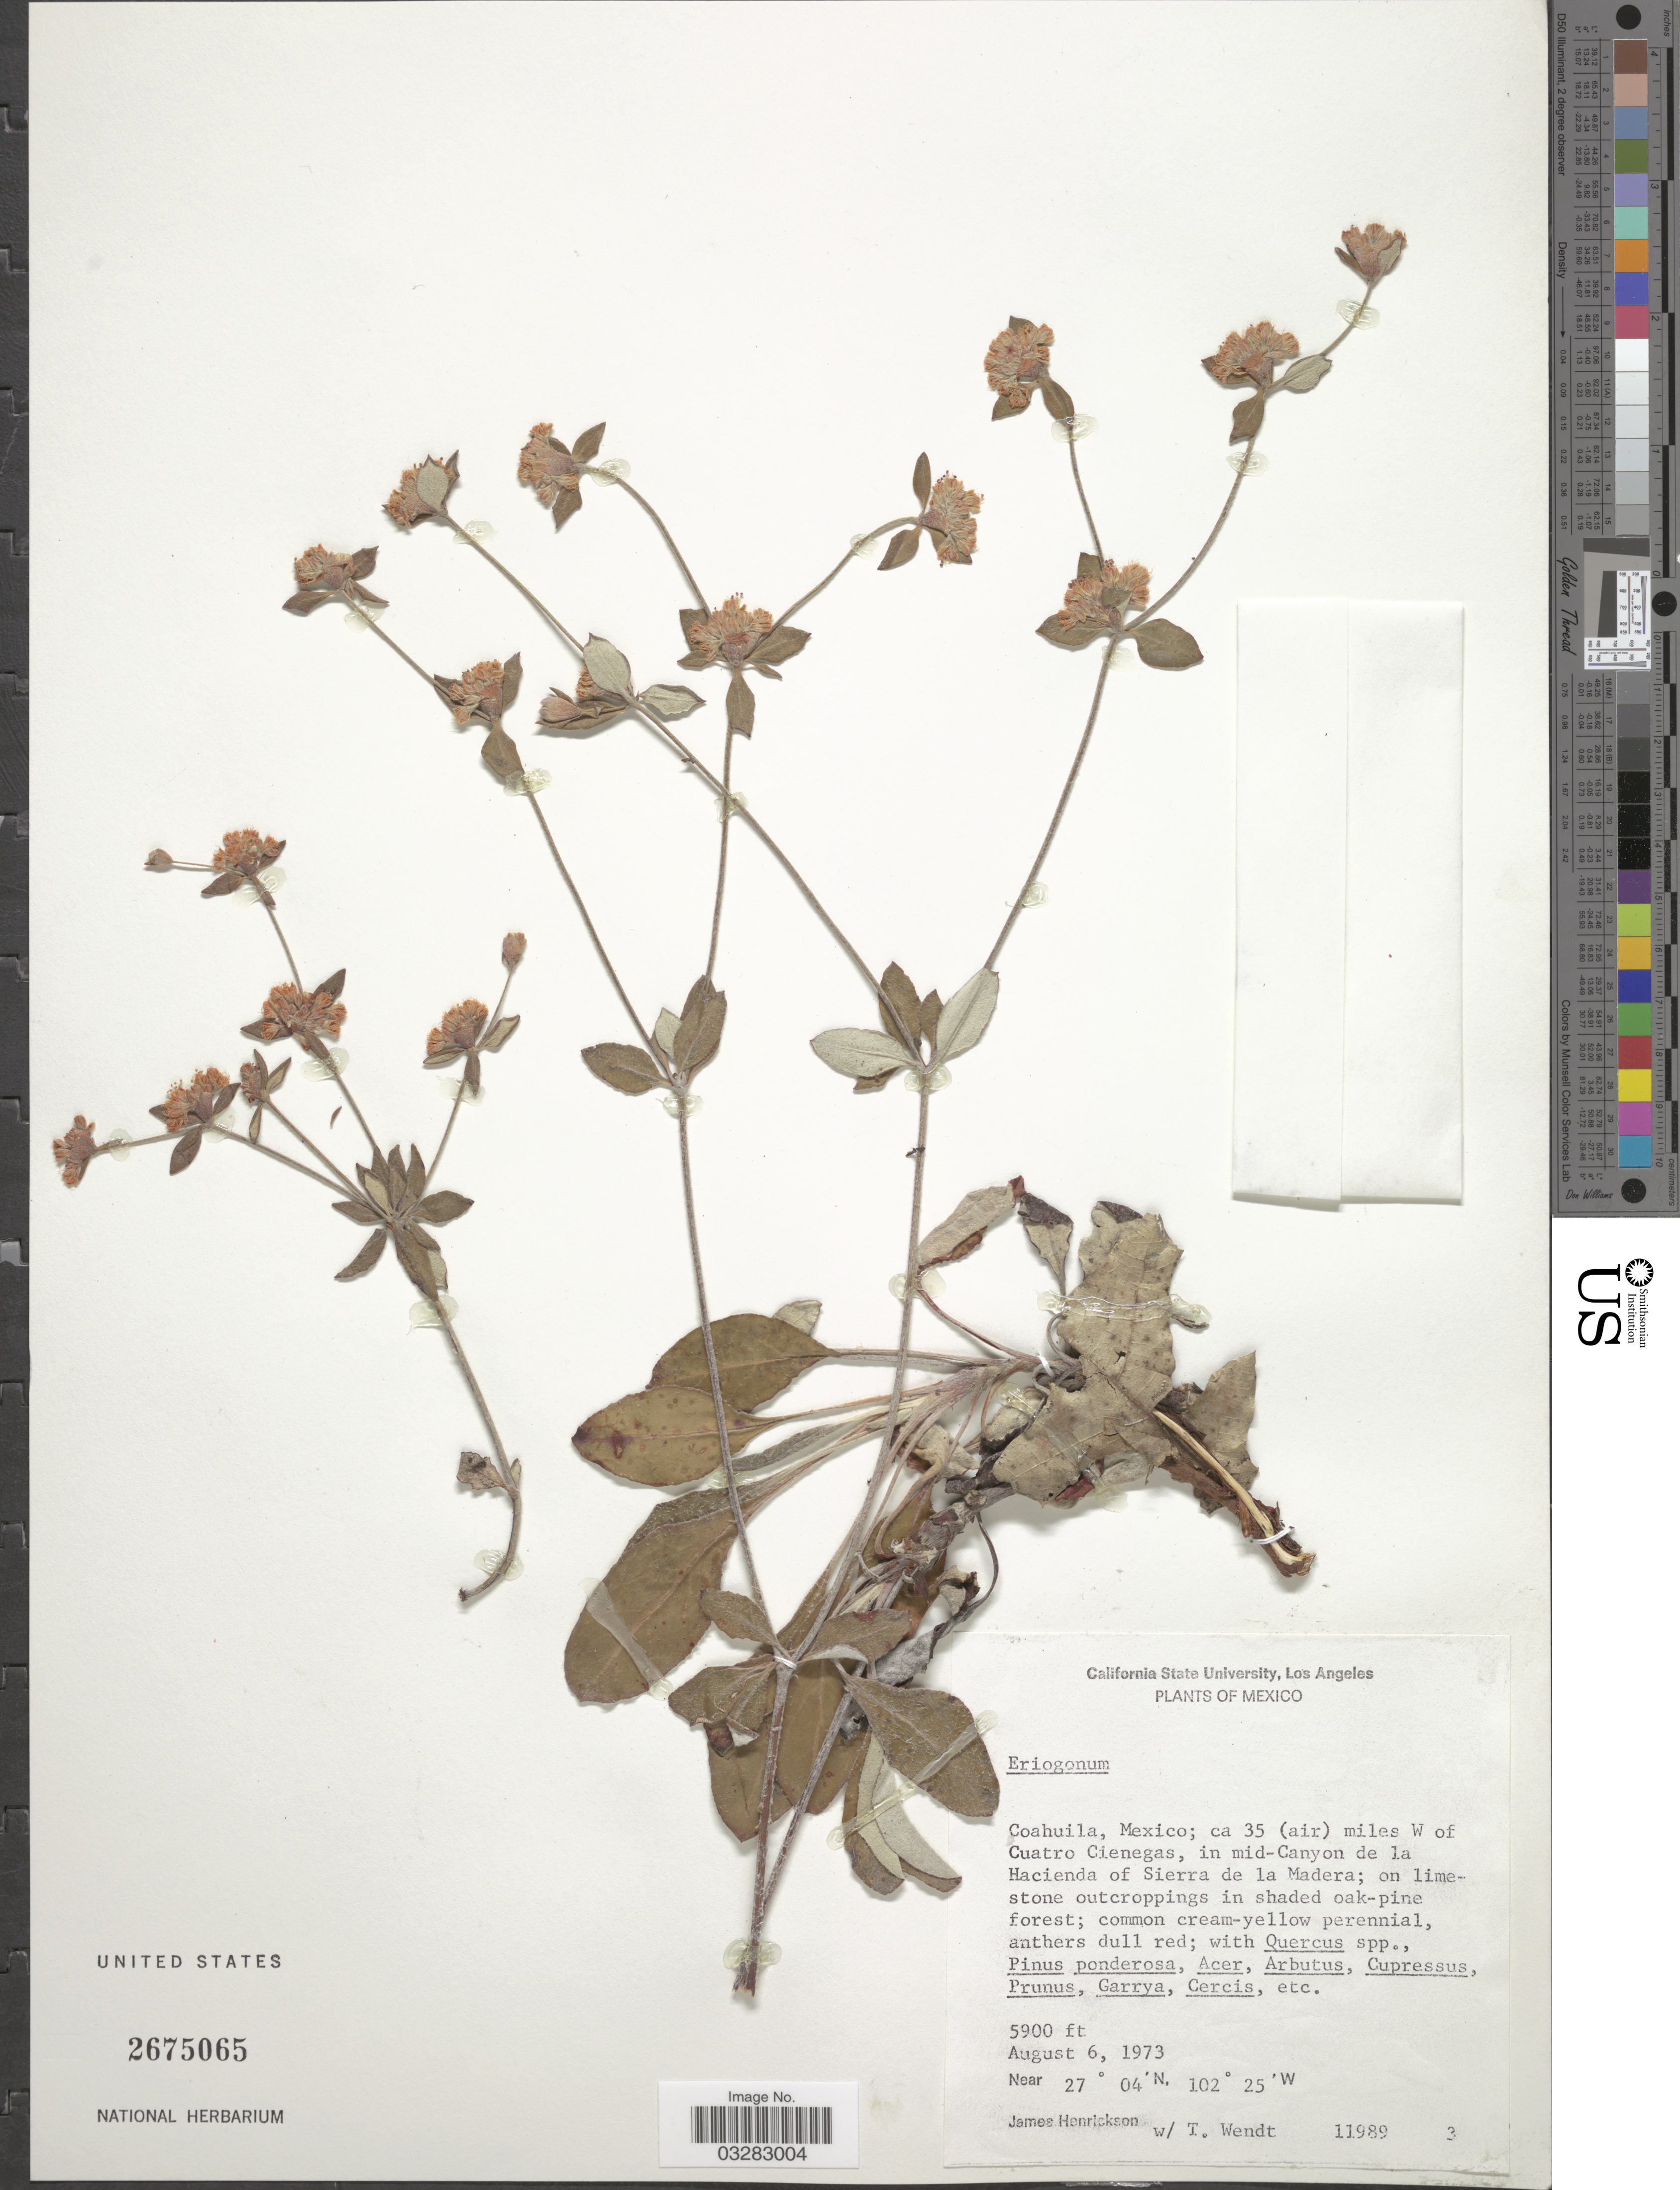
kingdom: Plantae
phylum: Tracheophyta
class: Magnoliopsida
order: Caryophyllales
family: Polygonaceae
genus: Eriogonum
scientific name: Eriogonum sp.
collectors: J. Henrickson & T. L. Wendt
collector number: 11989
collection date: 1973-08-06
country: Mexico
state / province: Coahuila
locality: Ca 35 (air) miles W of Cuatro Cienegas, in mid-Canyon de la Hacienda of Sierra de la Madera.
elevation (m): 1798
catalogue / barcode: US 2675065